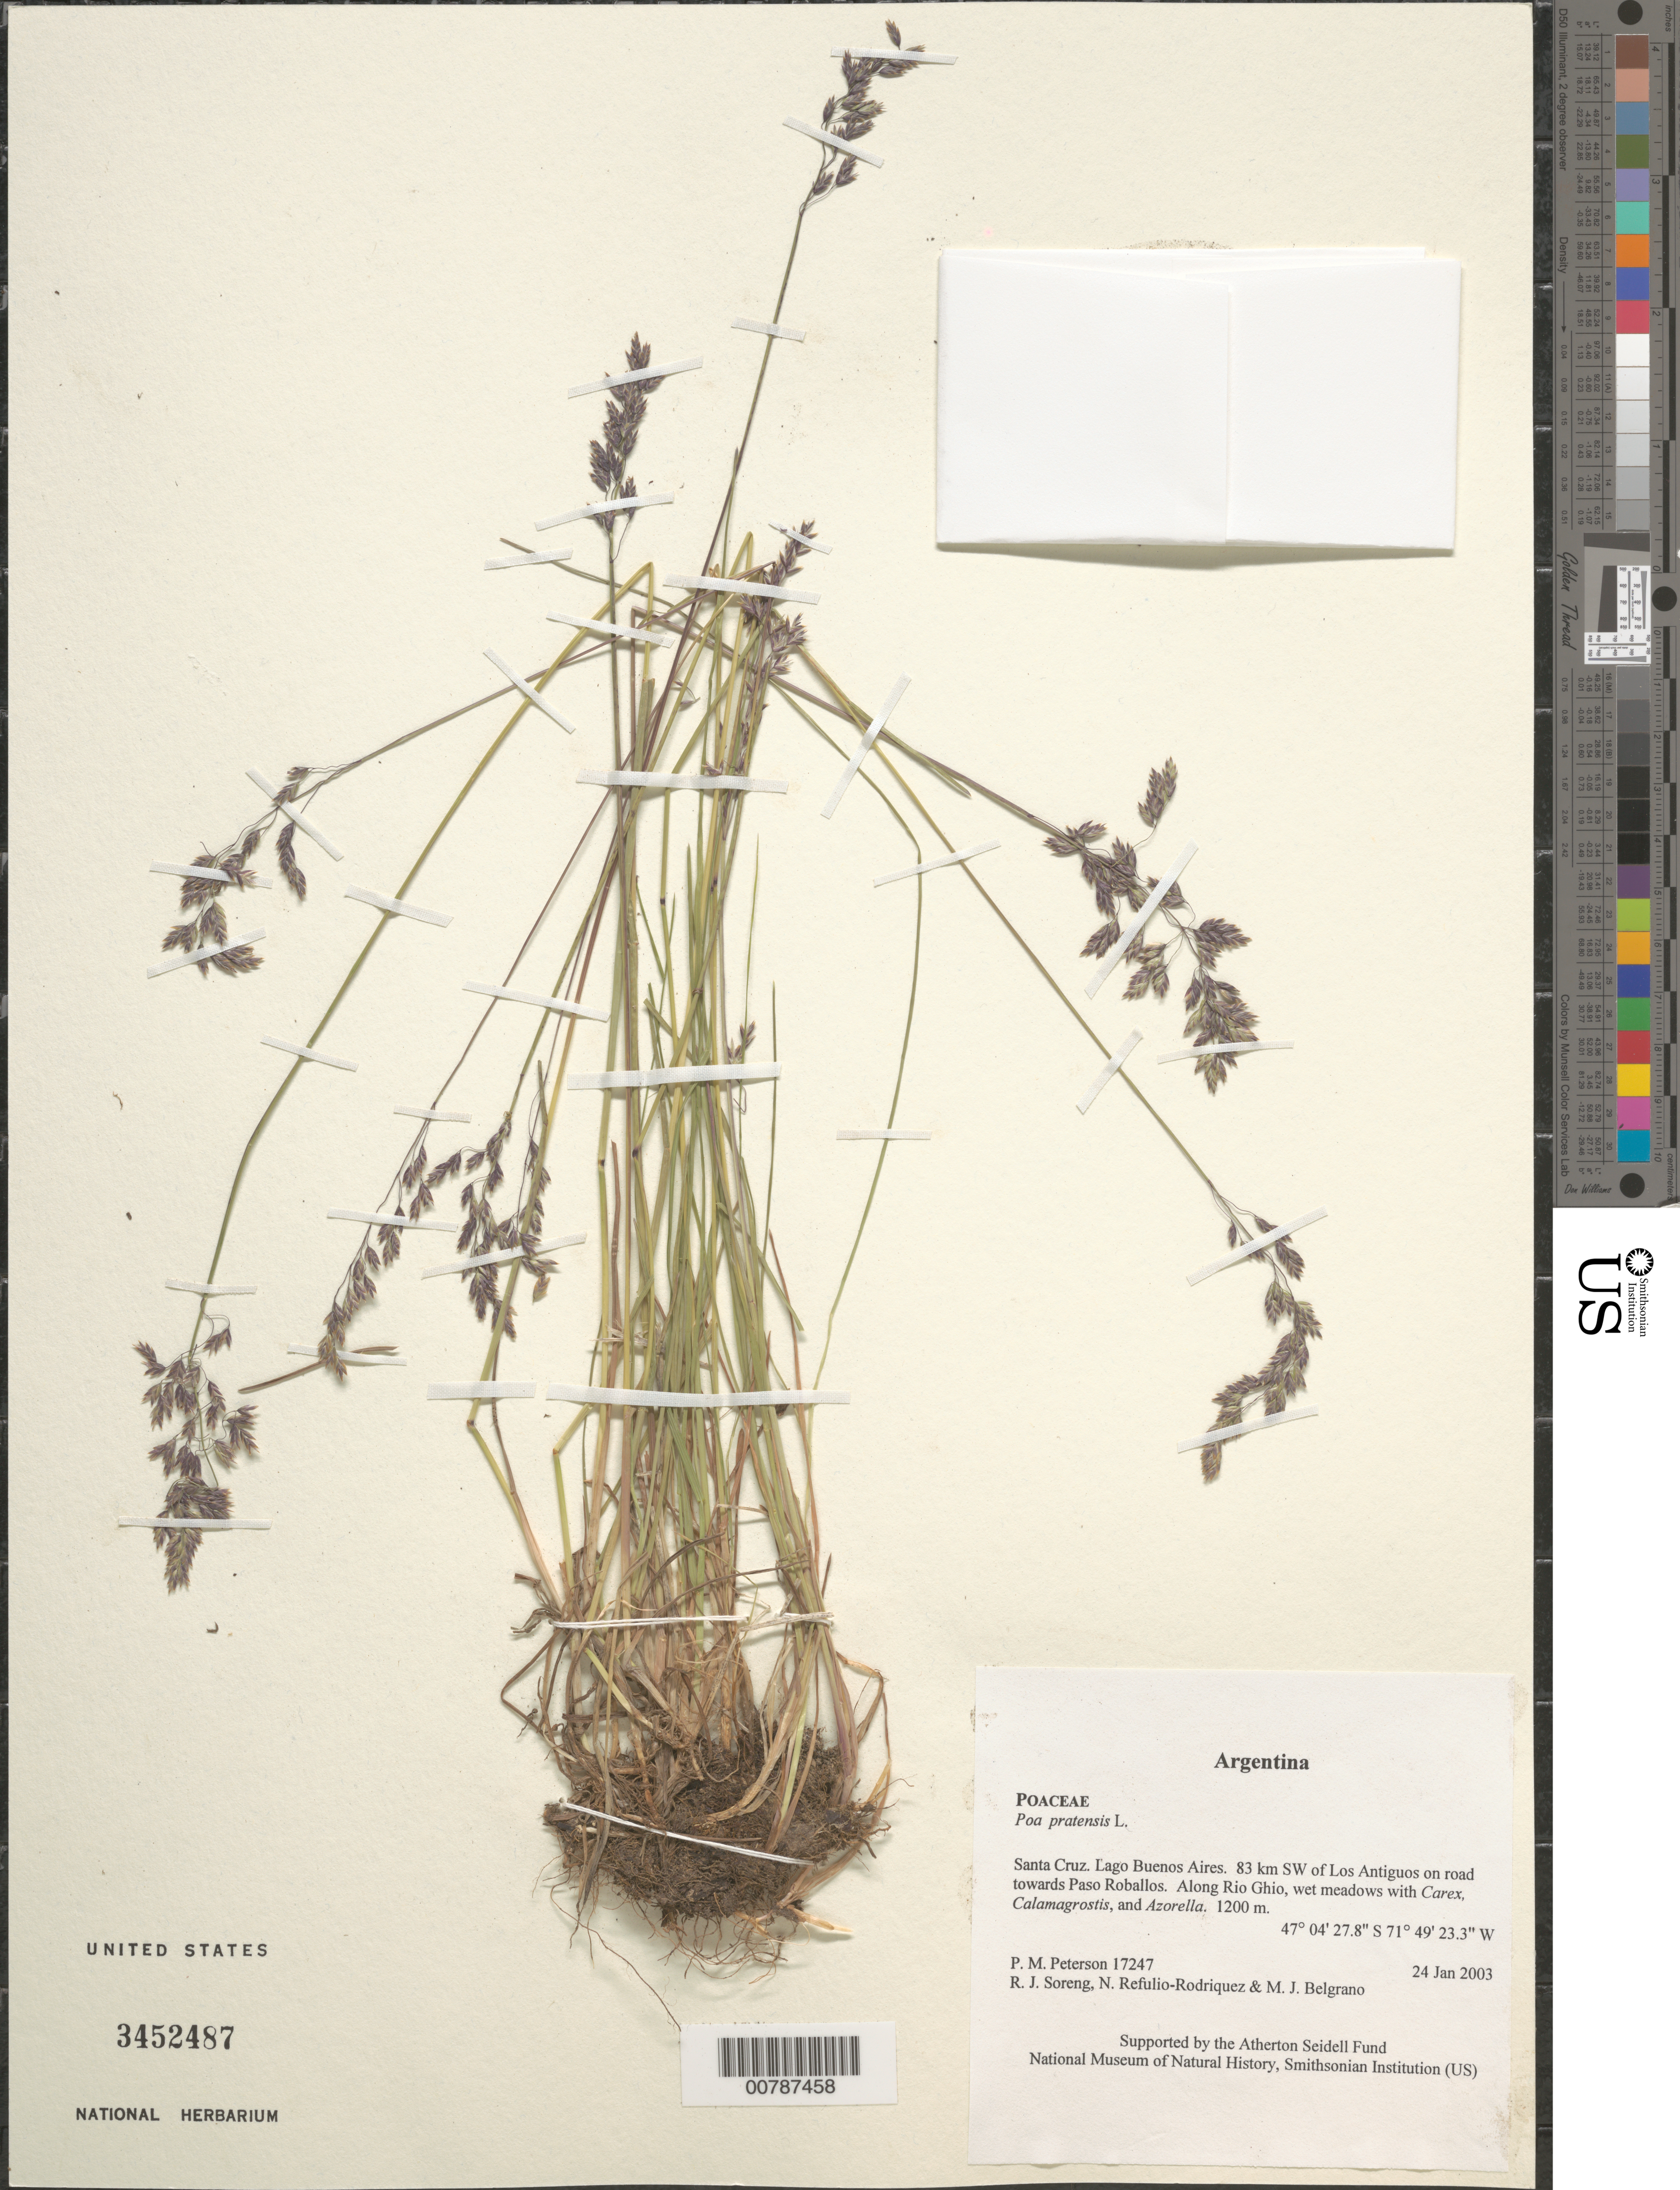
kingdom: Plantae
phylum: Tracheophyta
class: Liliopsida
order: Poales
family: Poaceae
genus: Poa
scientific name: Poa pratensis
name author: L.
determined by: Soreng, Robert J., Research Associate (BOT), Smithsonian Institution - National Museum of Natural History (UNITED STATES)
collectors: P. M. Peterson, R. J. Soreng, N. Refulio-Rodríguez & M. Belgrano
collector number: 17247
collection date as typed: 24 Jan 2003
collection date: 2003-01-24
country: Argentina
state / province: Santa Cruz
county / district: Lago Buenos Aires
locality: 83 km SW of Los Antiguos on road towards Paso Roballos. Along Rio Ghio, wet meadows with Carex, Calamagrostis, and Azorella.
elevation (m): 1200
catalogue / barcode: US 3452487